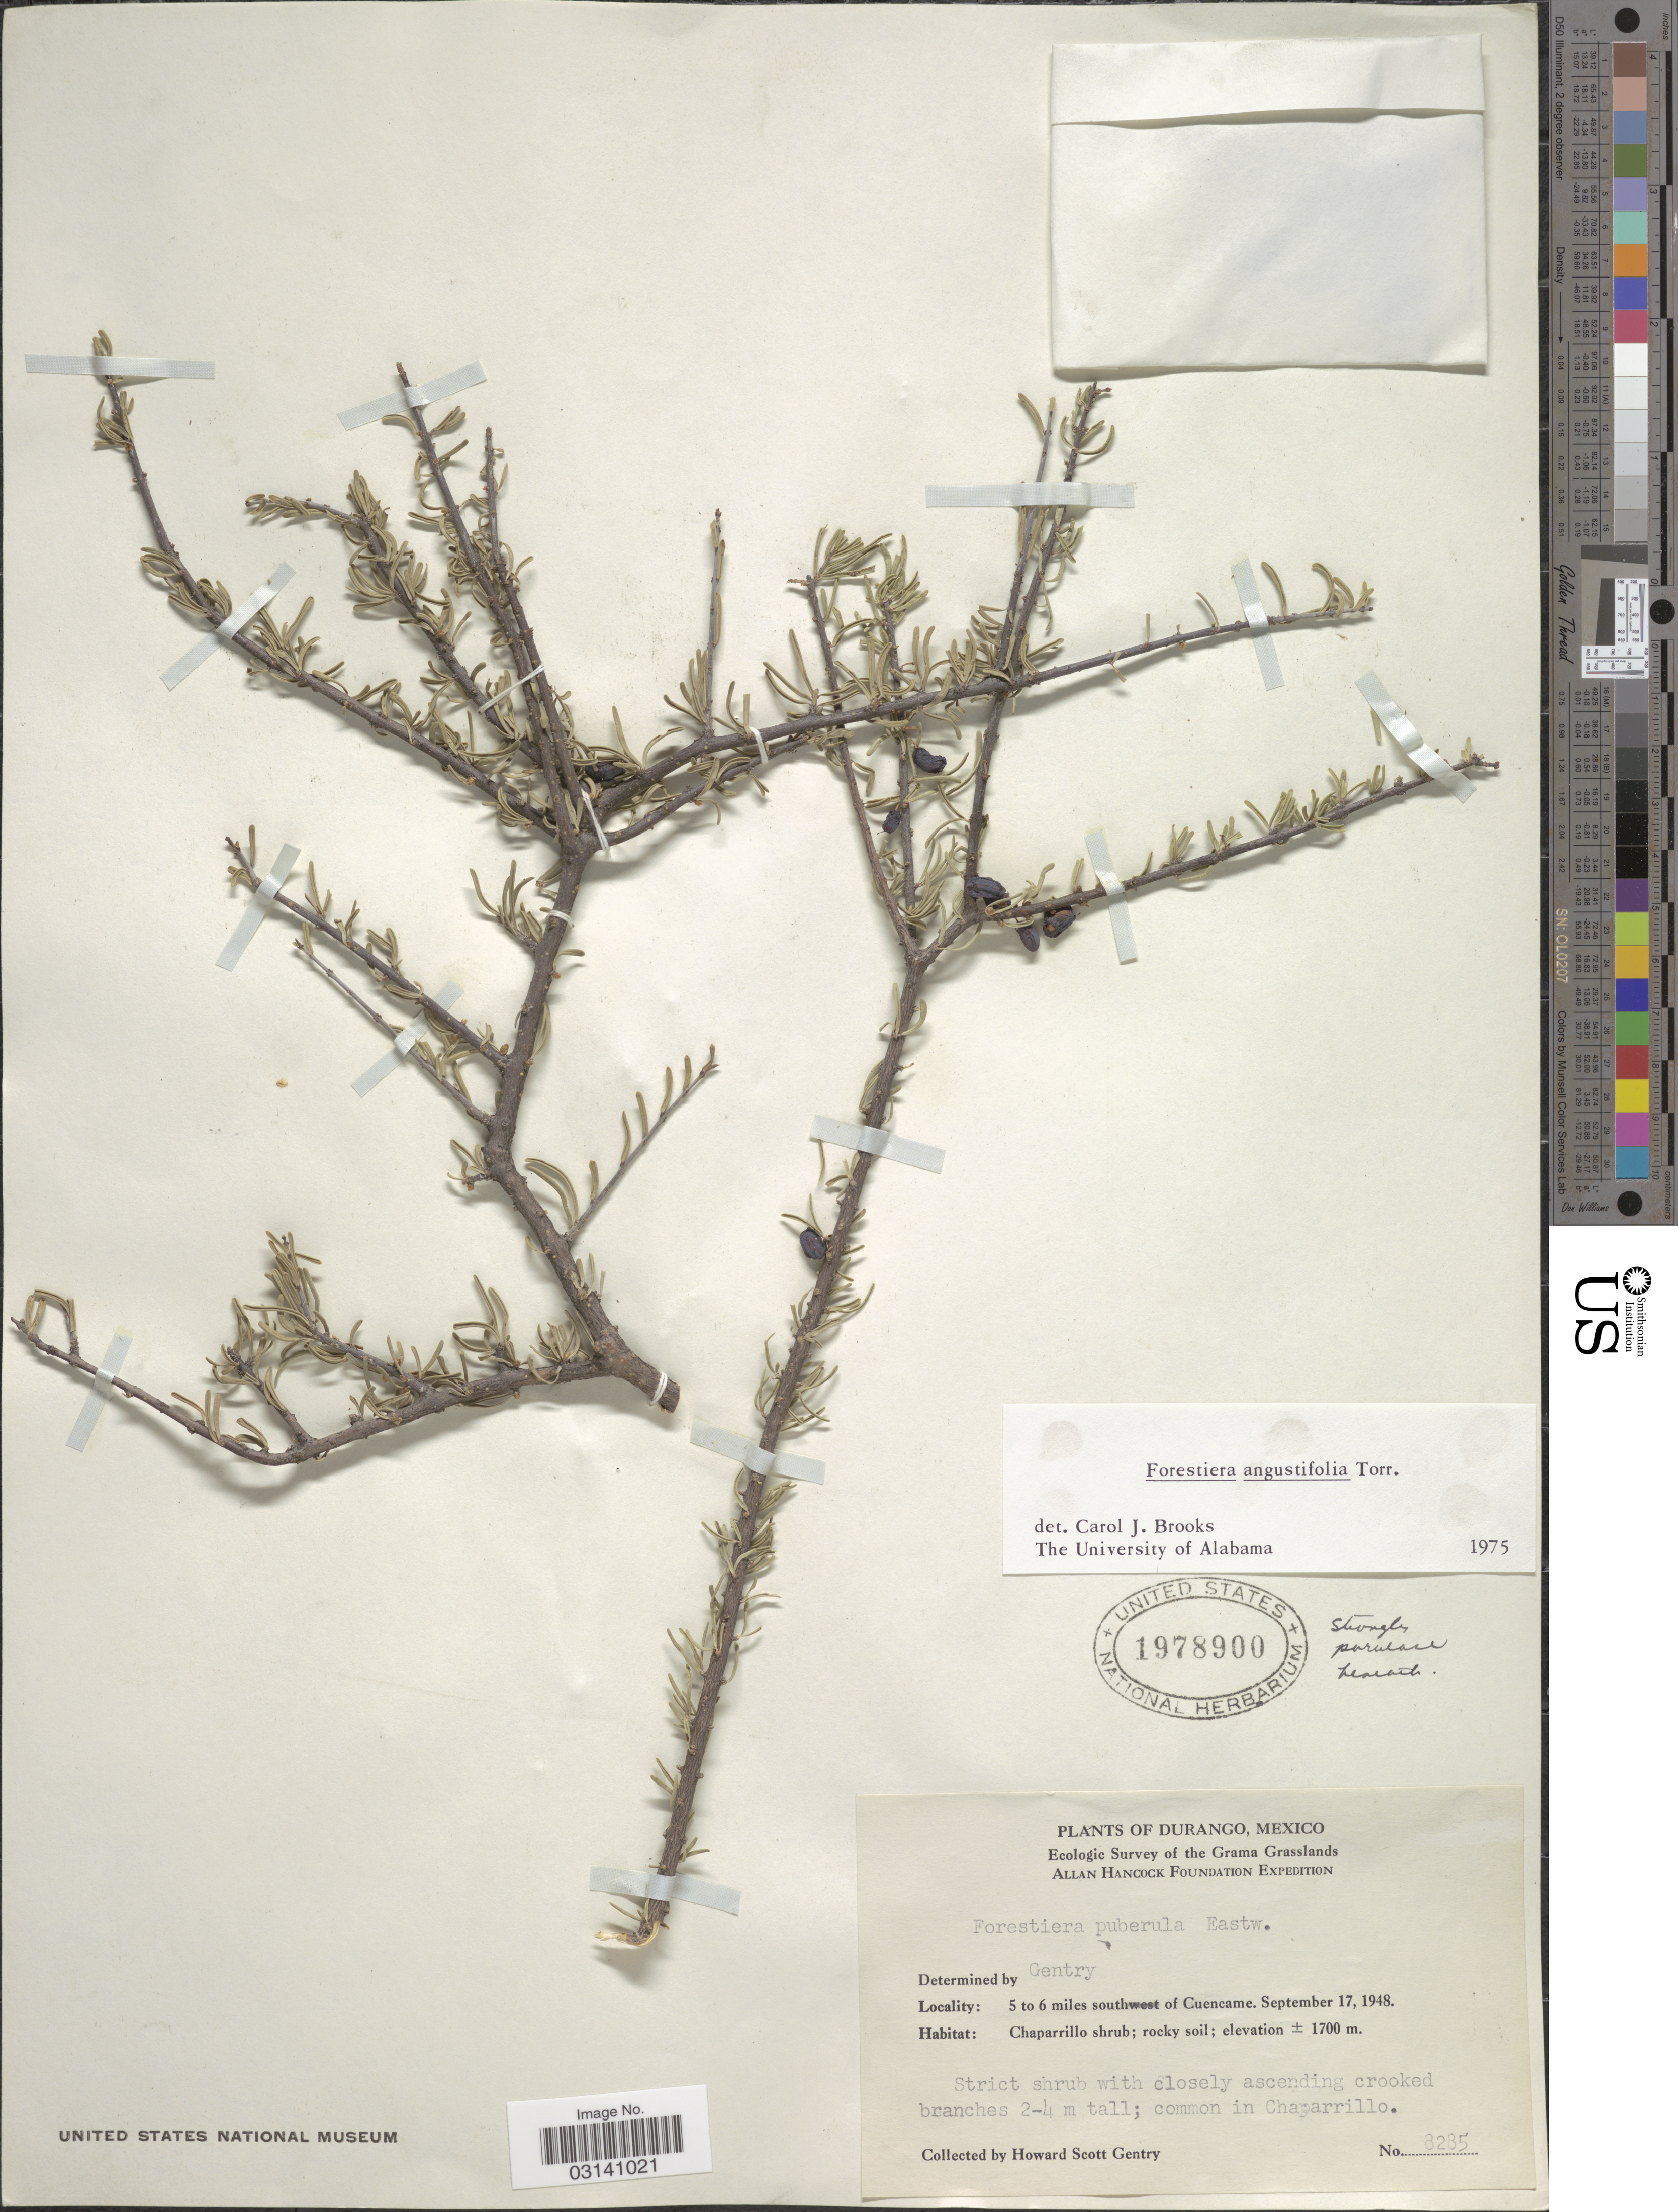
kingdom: Plantae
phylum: Tracheophyta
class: Magnoliopsida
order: Lamiales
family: Oleaceae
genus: Forestiera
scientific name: Forestiera angustifolia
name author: Torr.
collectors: H. S. Gentry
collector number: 8285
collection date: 1948-09-17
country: Mexico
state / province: Durango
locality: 5 to 6 miles south of Cuencame.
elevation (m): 1700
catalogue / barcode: US 1978900